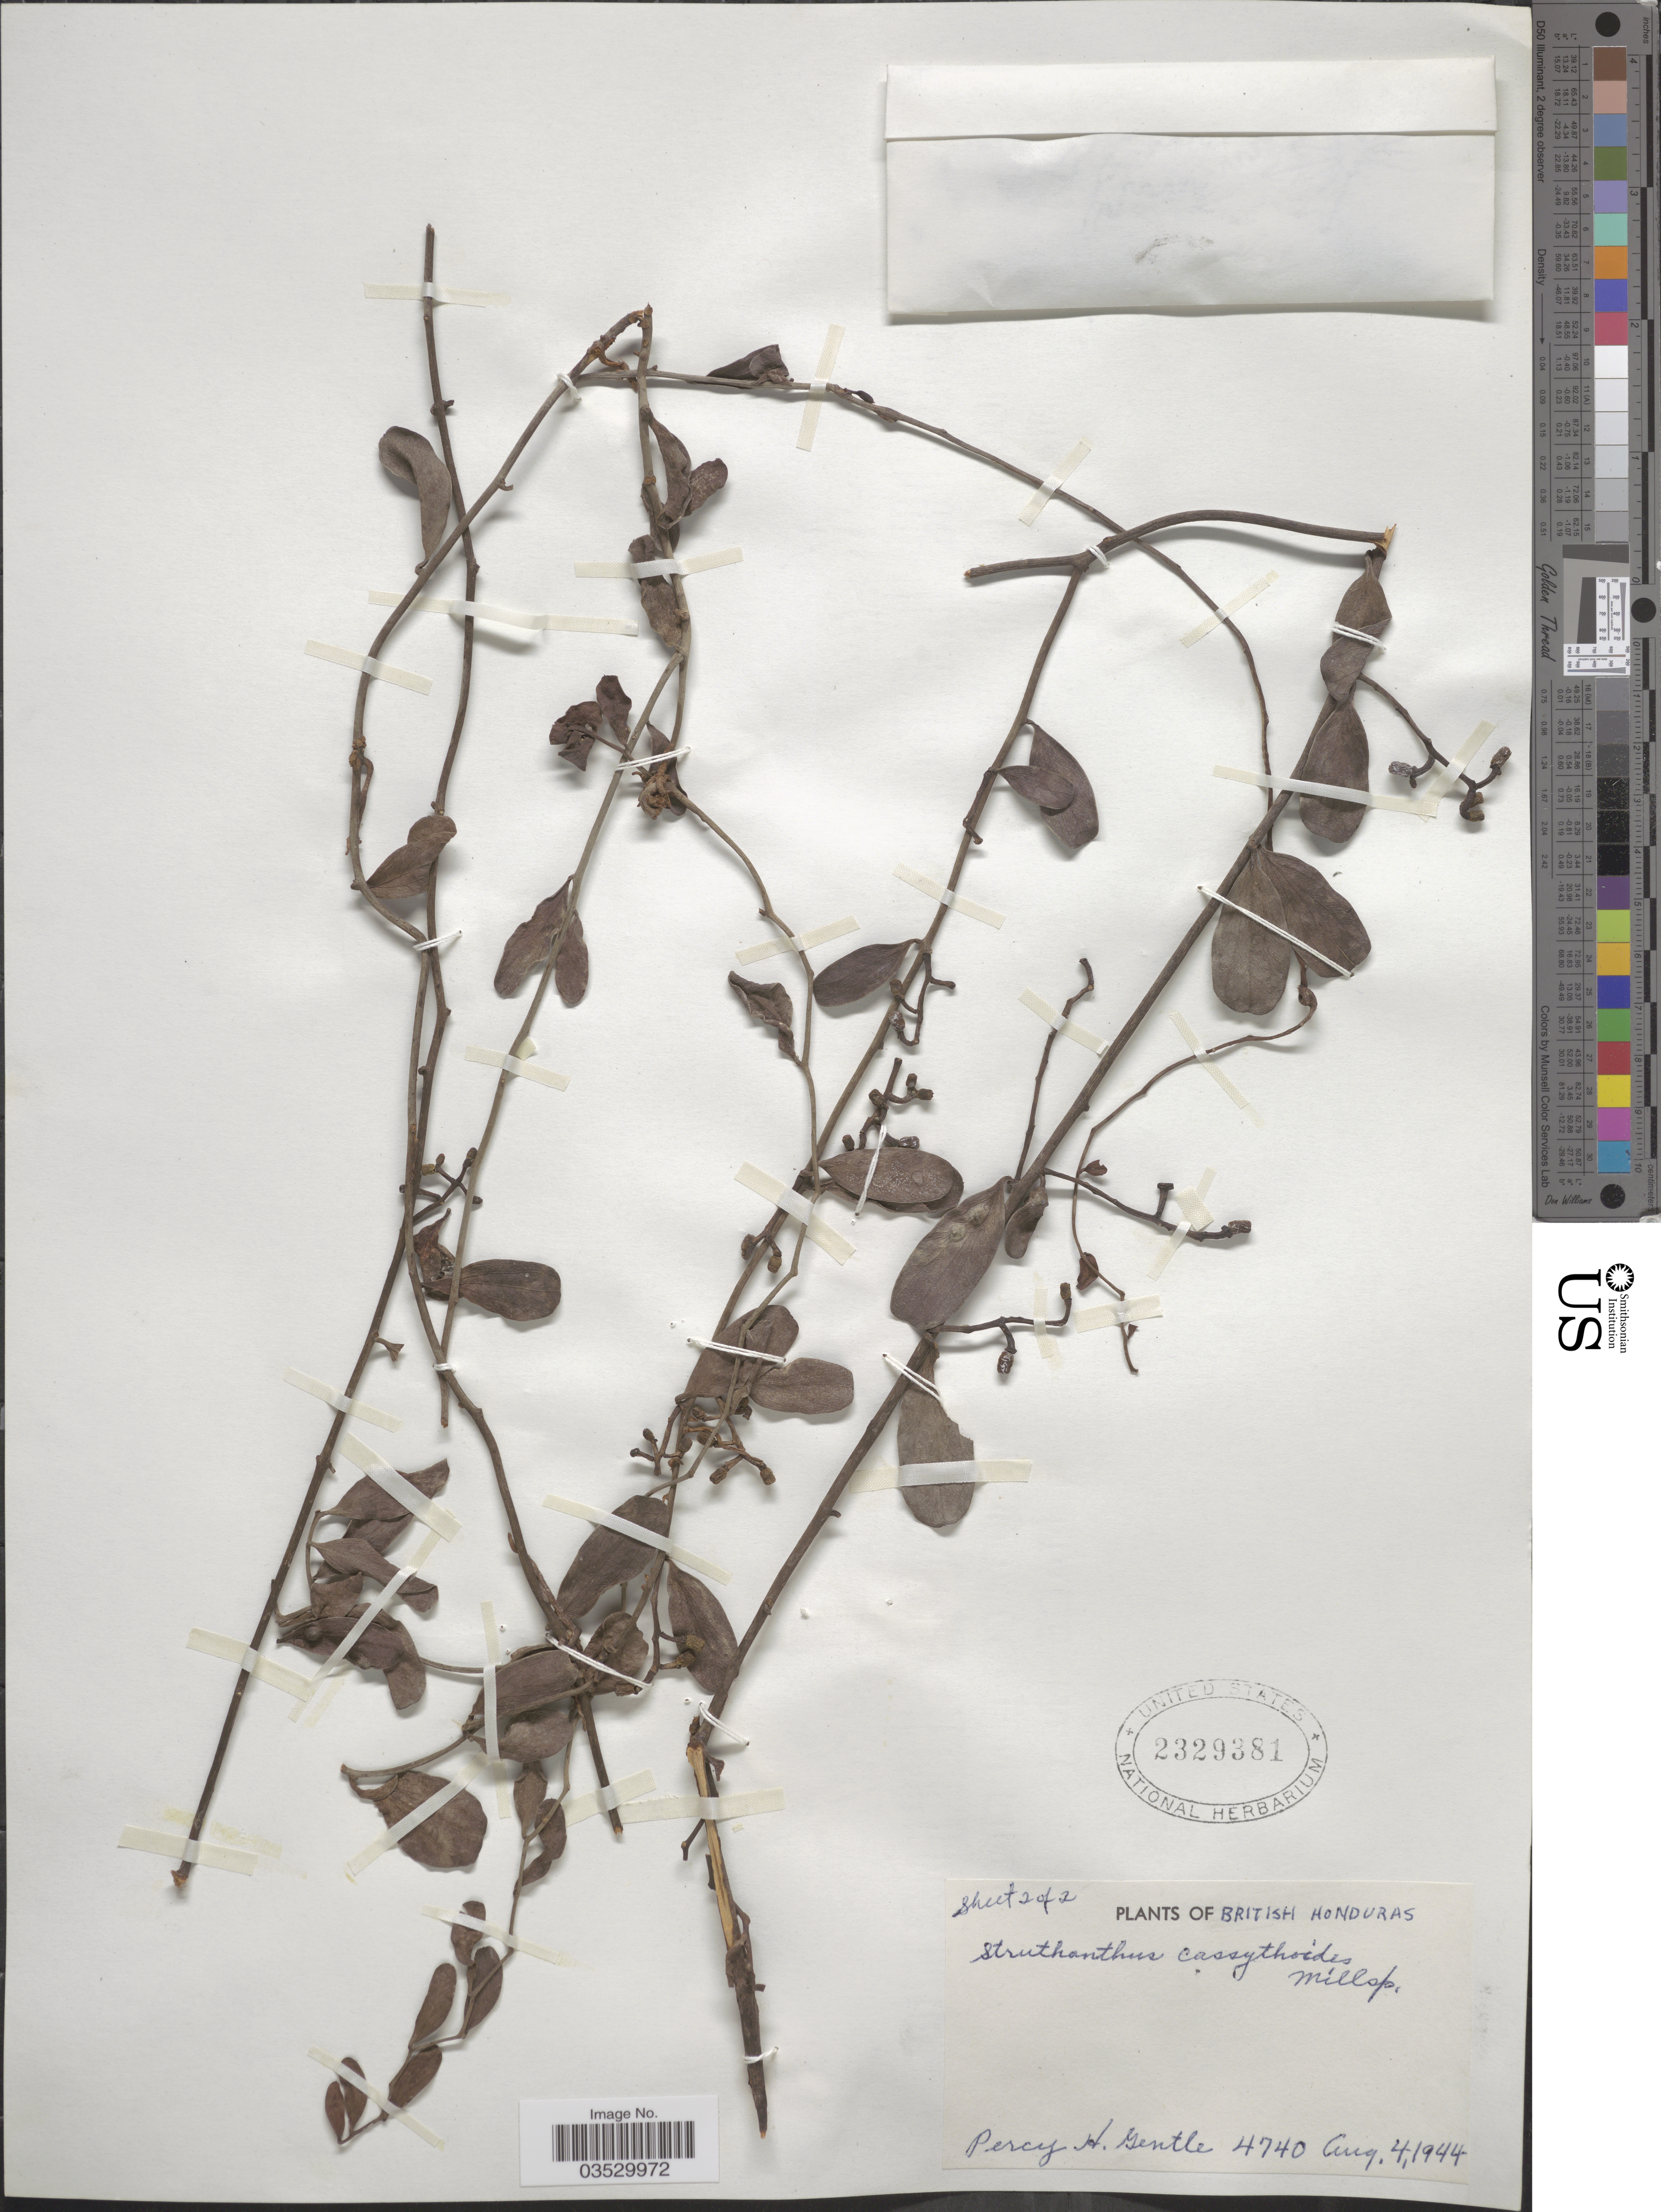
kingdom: Plantae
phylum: Tracheophyta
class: Magnoliopsida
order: Santalales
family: Loranthaceae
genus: Struthanthus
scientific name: Struthanthus cassythoides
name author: Standl.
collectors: P. H. Gentle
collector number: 4740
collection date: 1944-08-04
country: Belize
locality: British Honduras.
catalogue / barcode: US 2329381